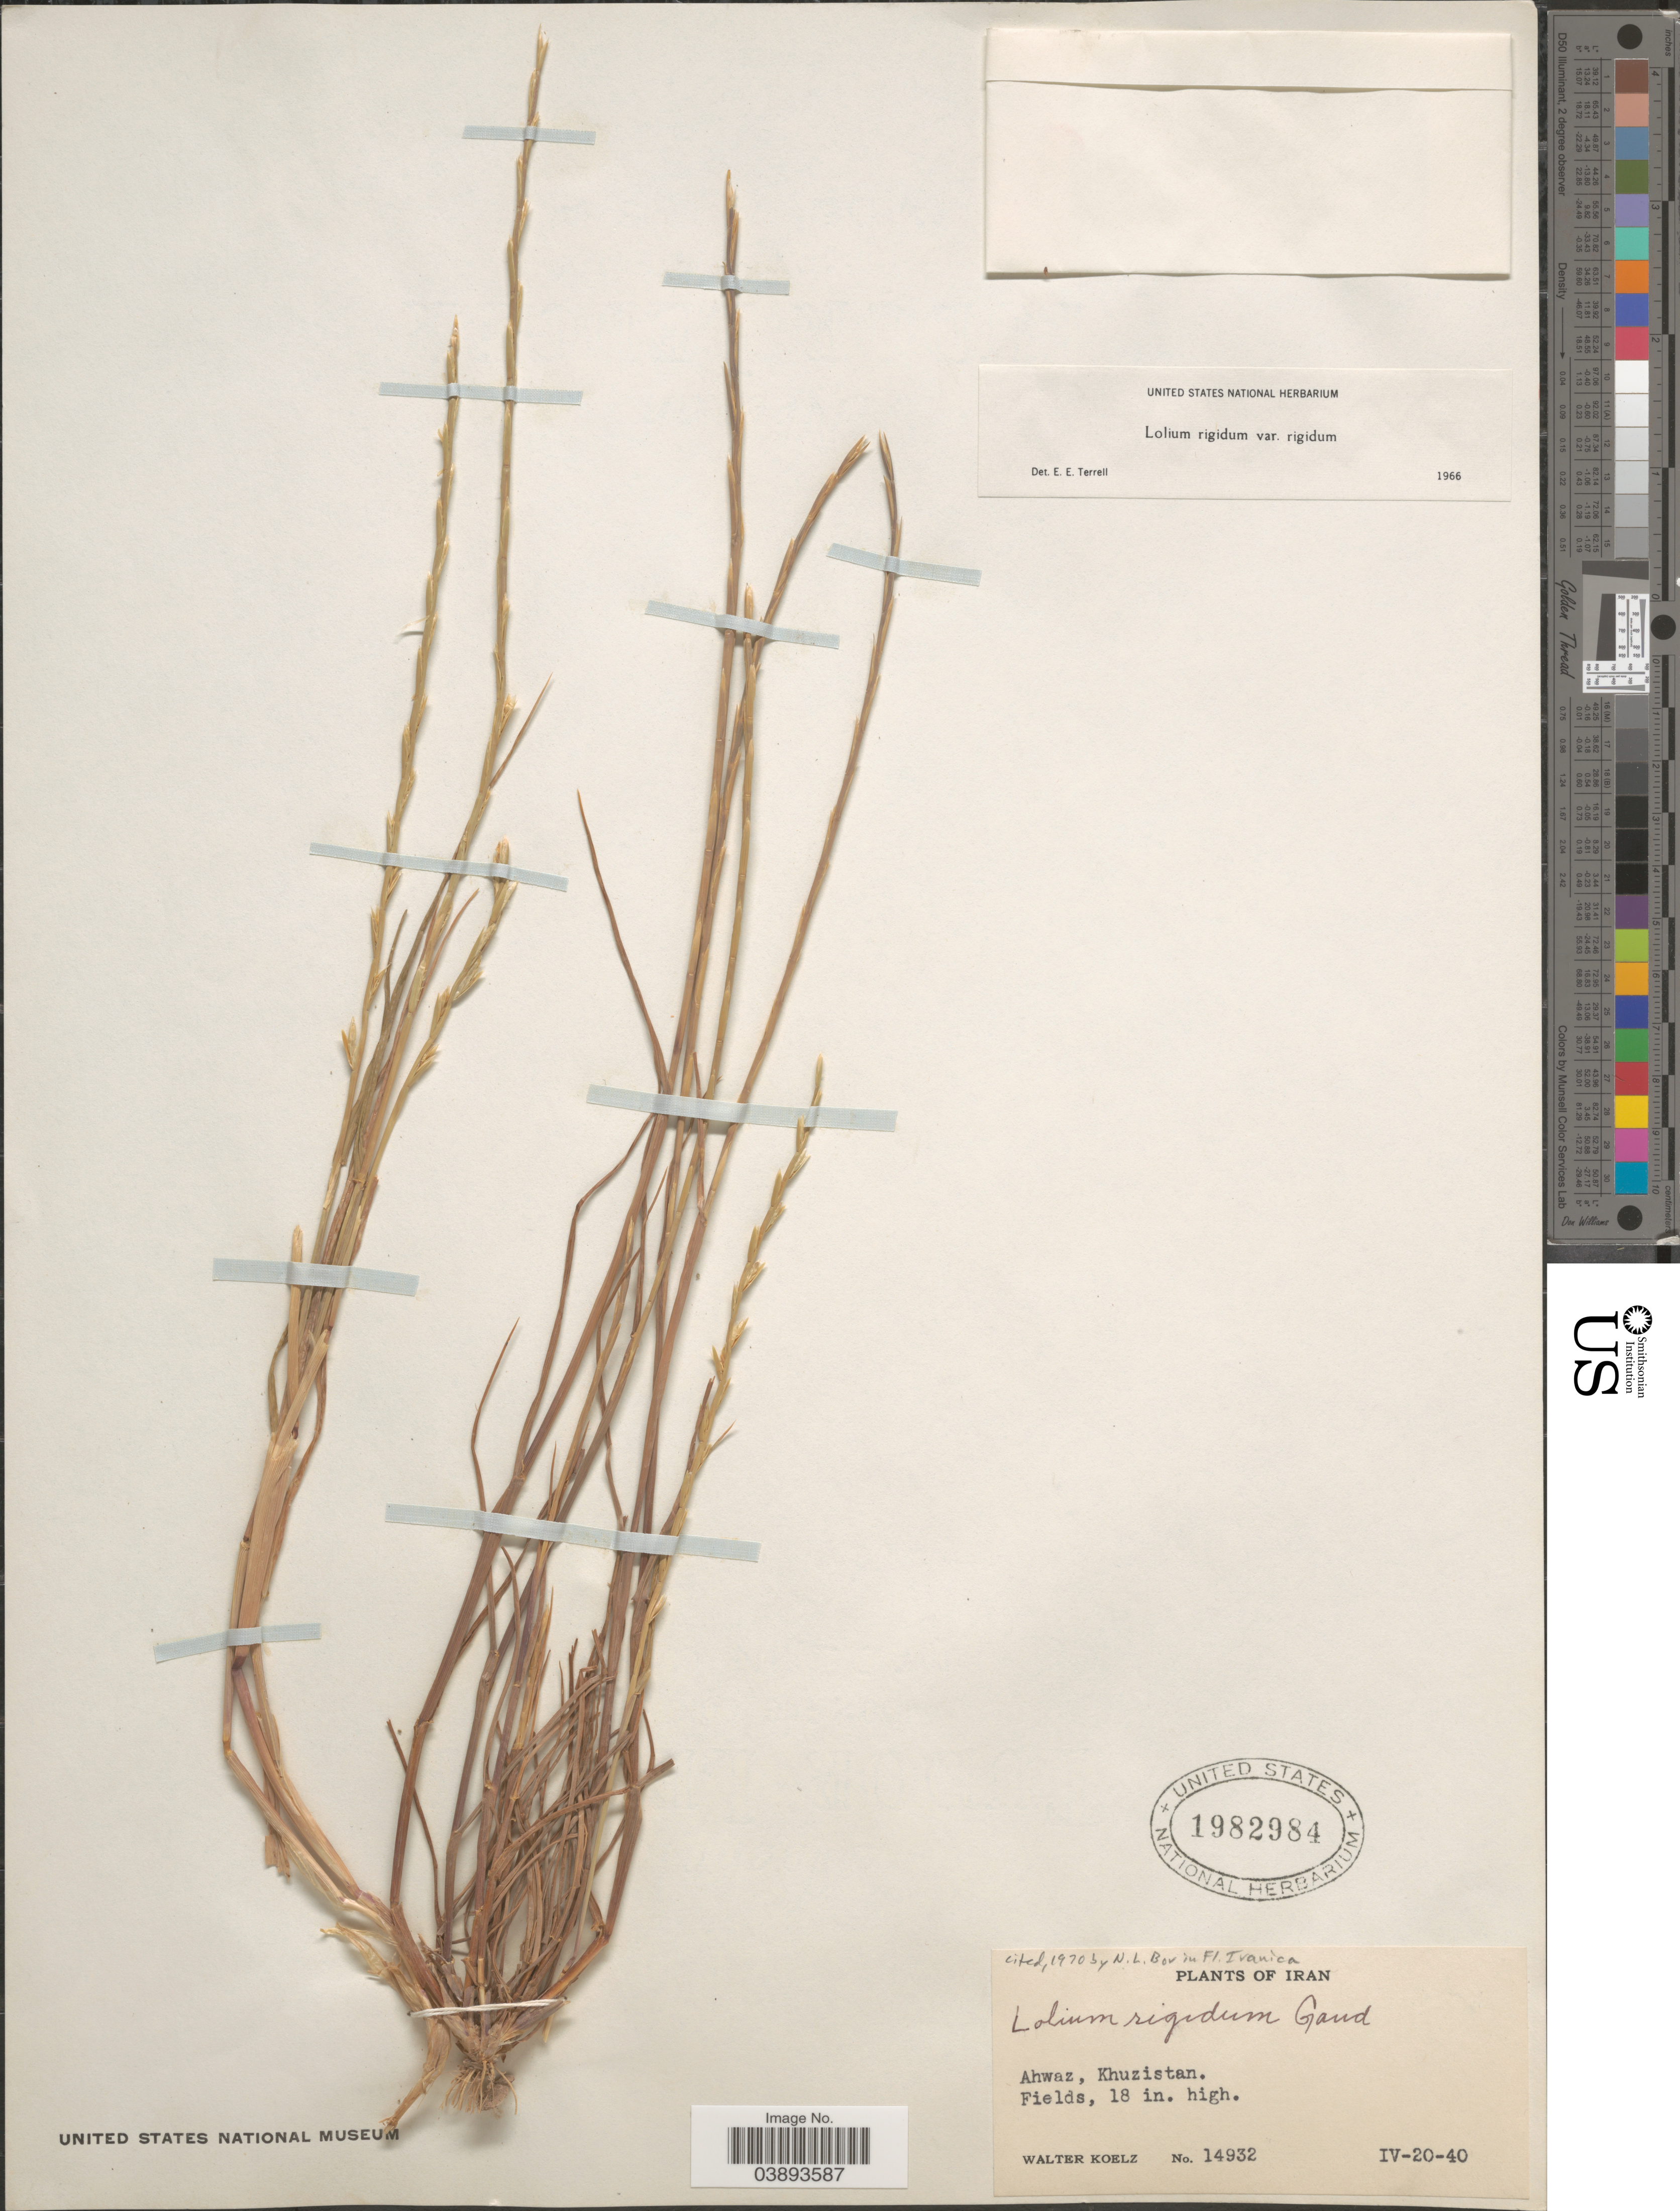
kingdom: Plantae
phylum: Tracheophyta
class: Liliopsida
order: Poales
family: Poaceae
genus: Lolium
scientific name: Lolium rigidum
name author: Gaudin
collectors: W. N. Koelz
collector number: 14932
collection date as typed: Transcribed d/m/y: 20/4/40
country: Iran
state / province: Khuzestan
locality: Ahwaz, Khuzistan. Fields.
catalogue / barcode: US 1982984